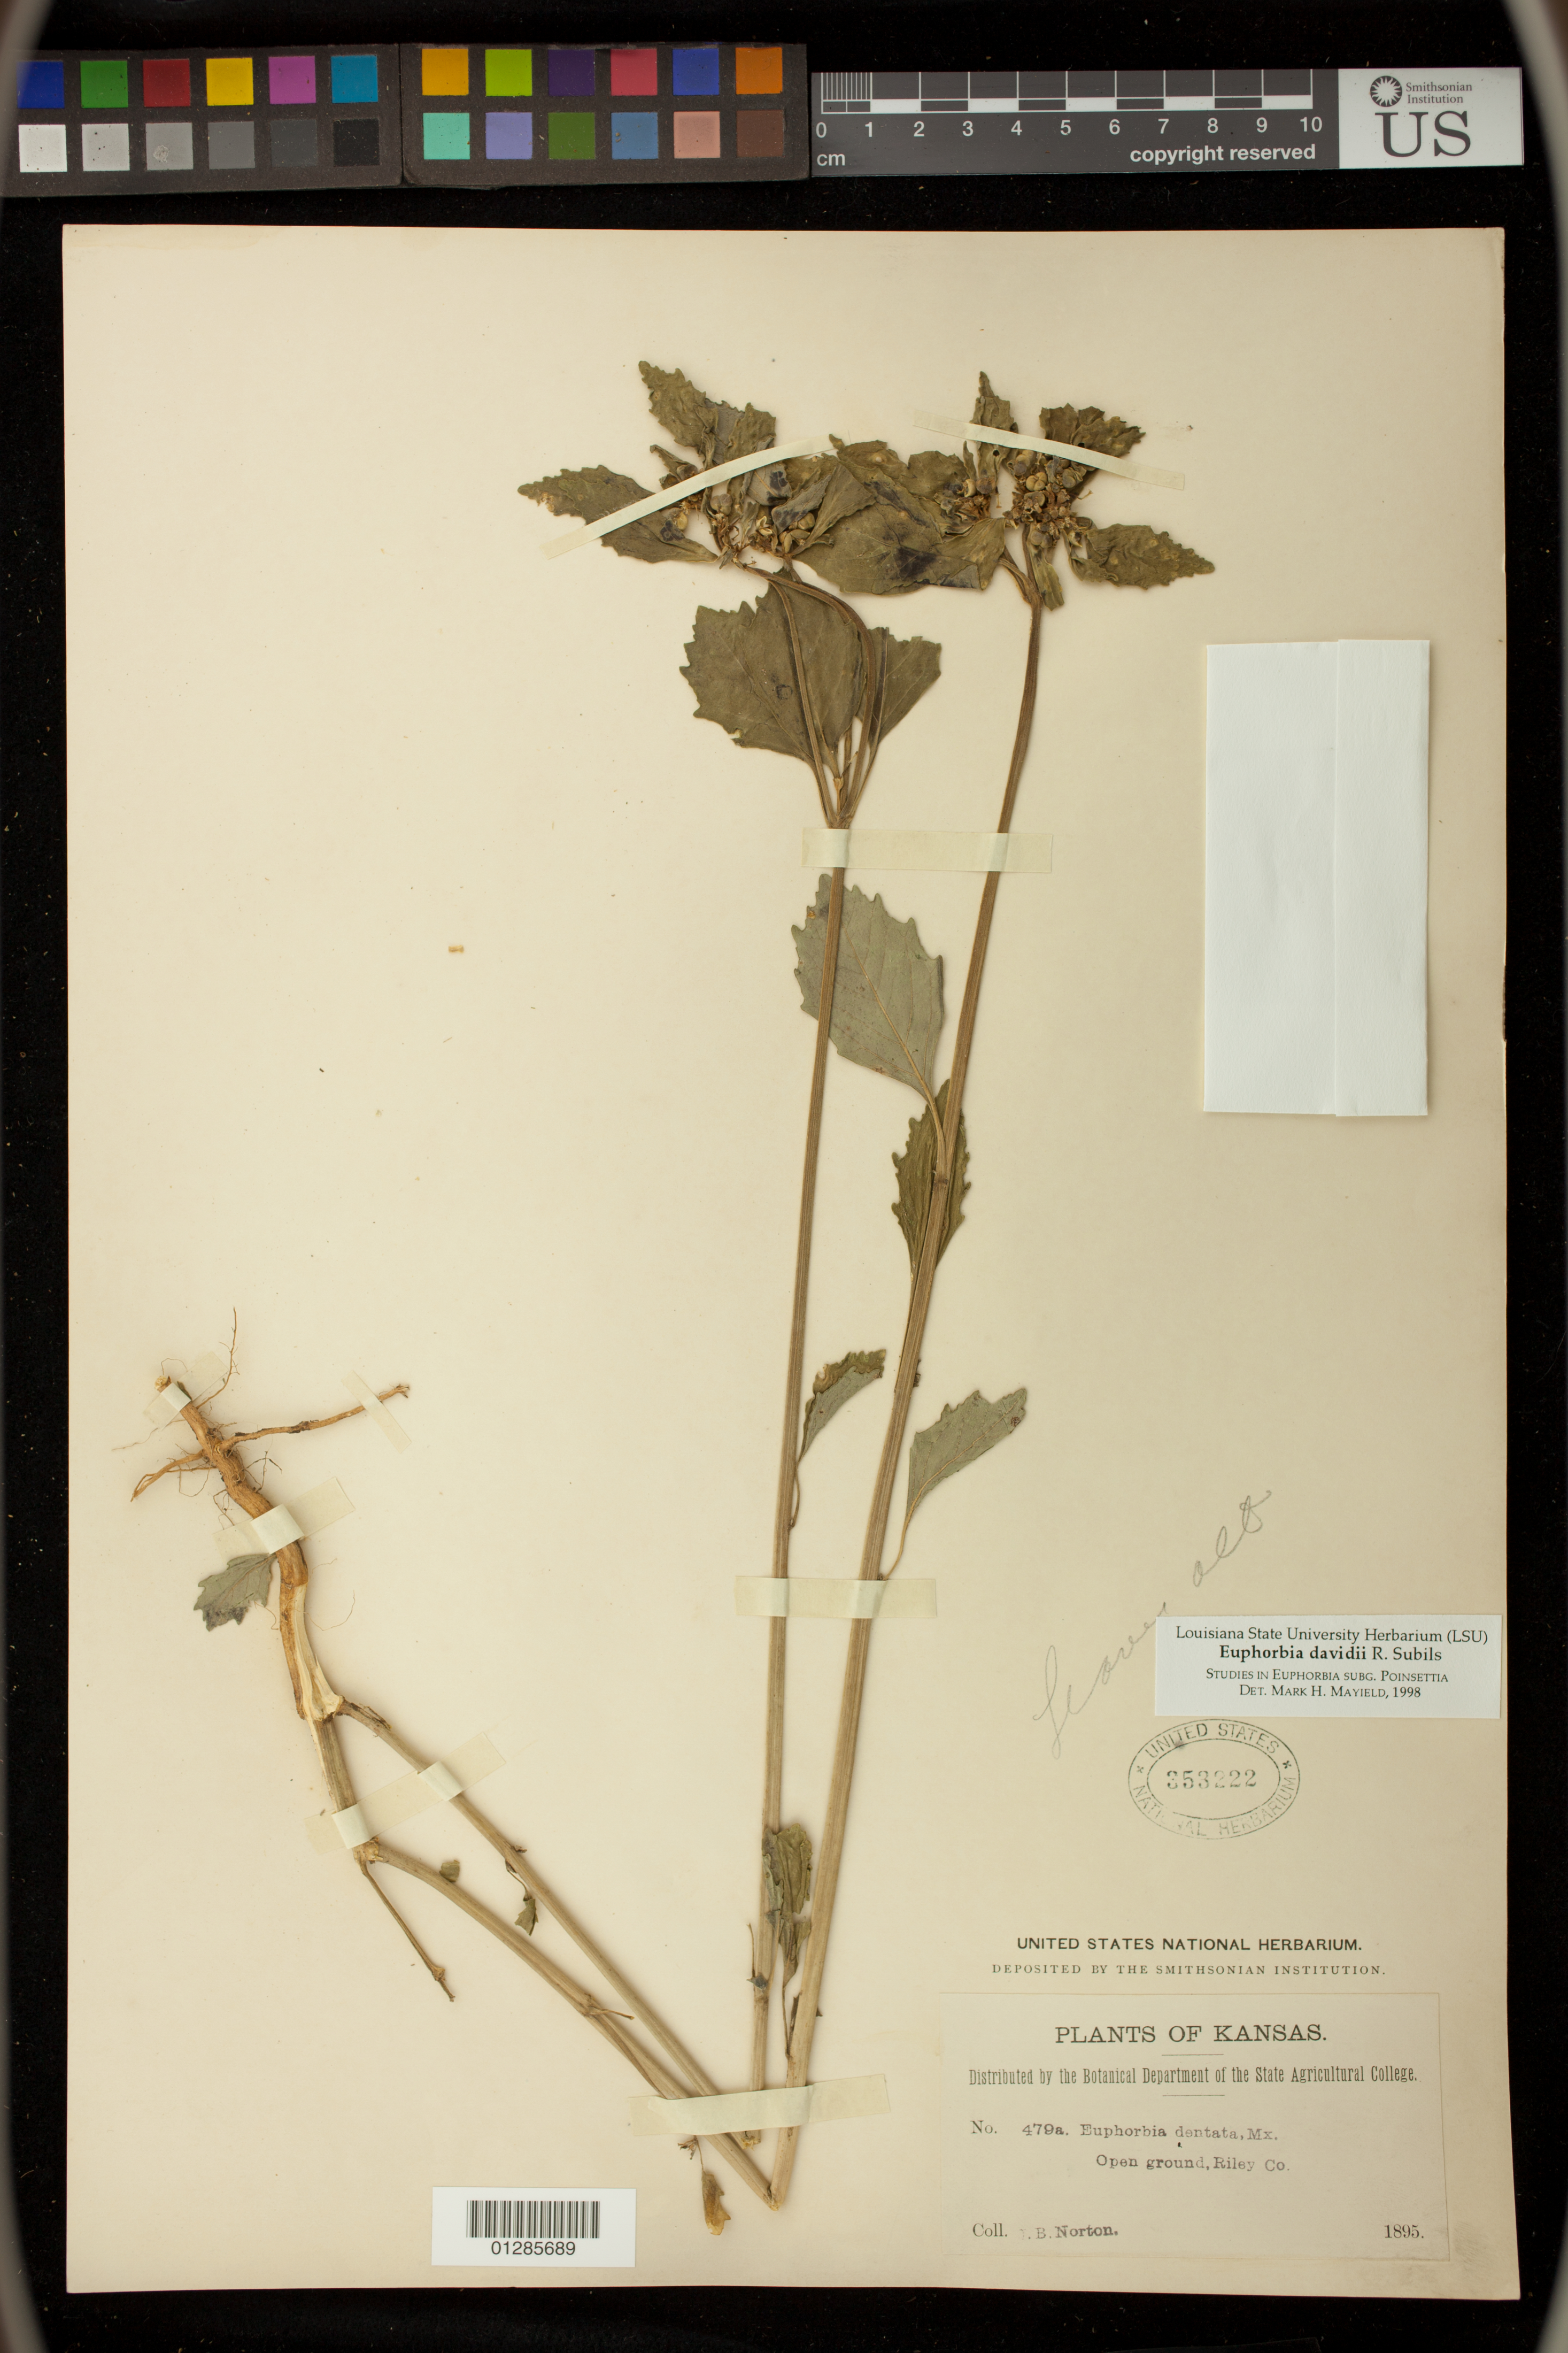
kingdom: Plantae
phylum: Tracheophyta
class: Magnoliopsida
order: Malpighiales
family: Euphorbiaceae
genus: Euphorbia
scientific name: Euphorbia davidii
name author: Subils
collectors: J. B. Norton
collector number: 479a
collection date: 1895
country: United States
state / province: Kansas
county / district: Riley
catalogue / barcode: US 353222